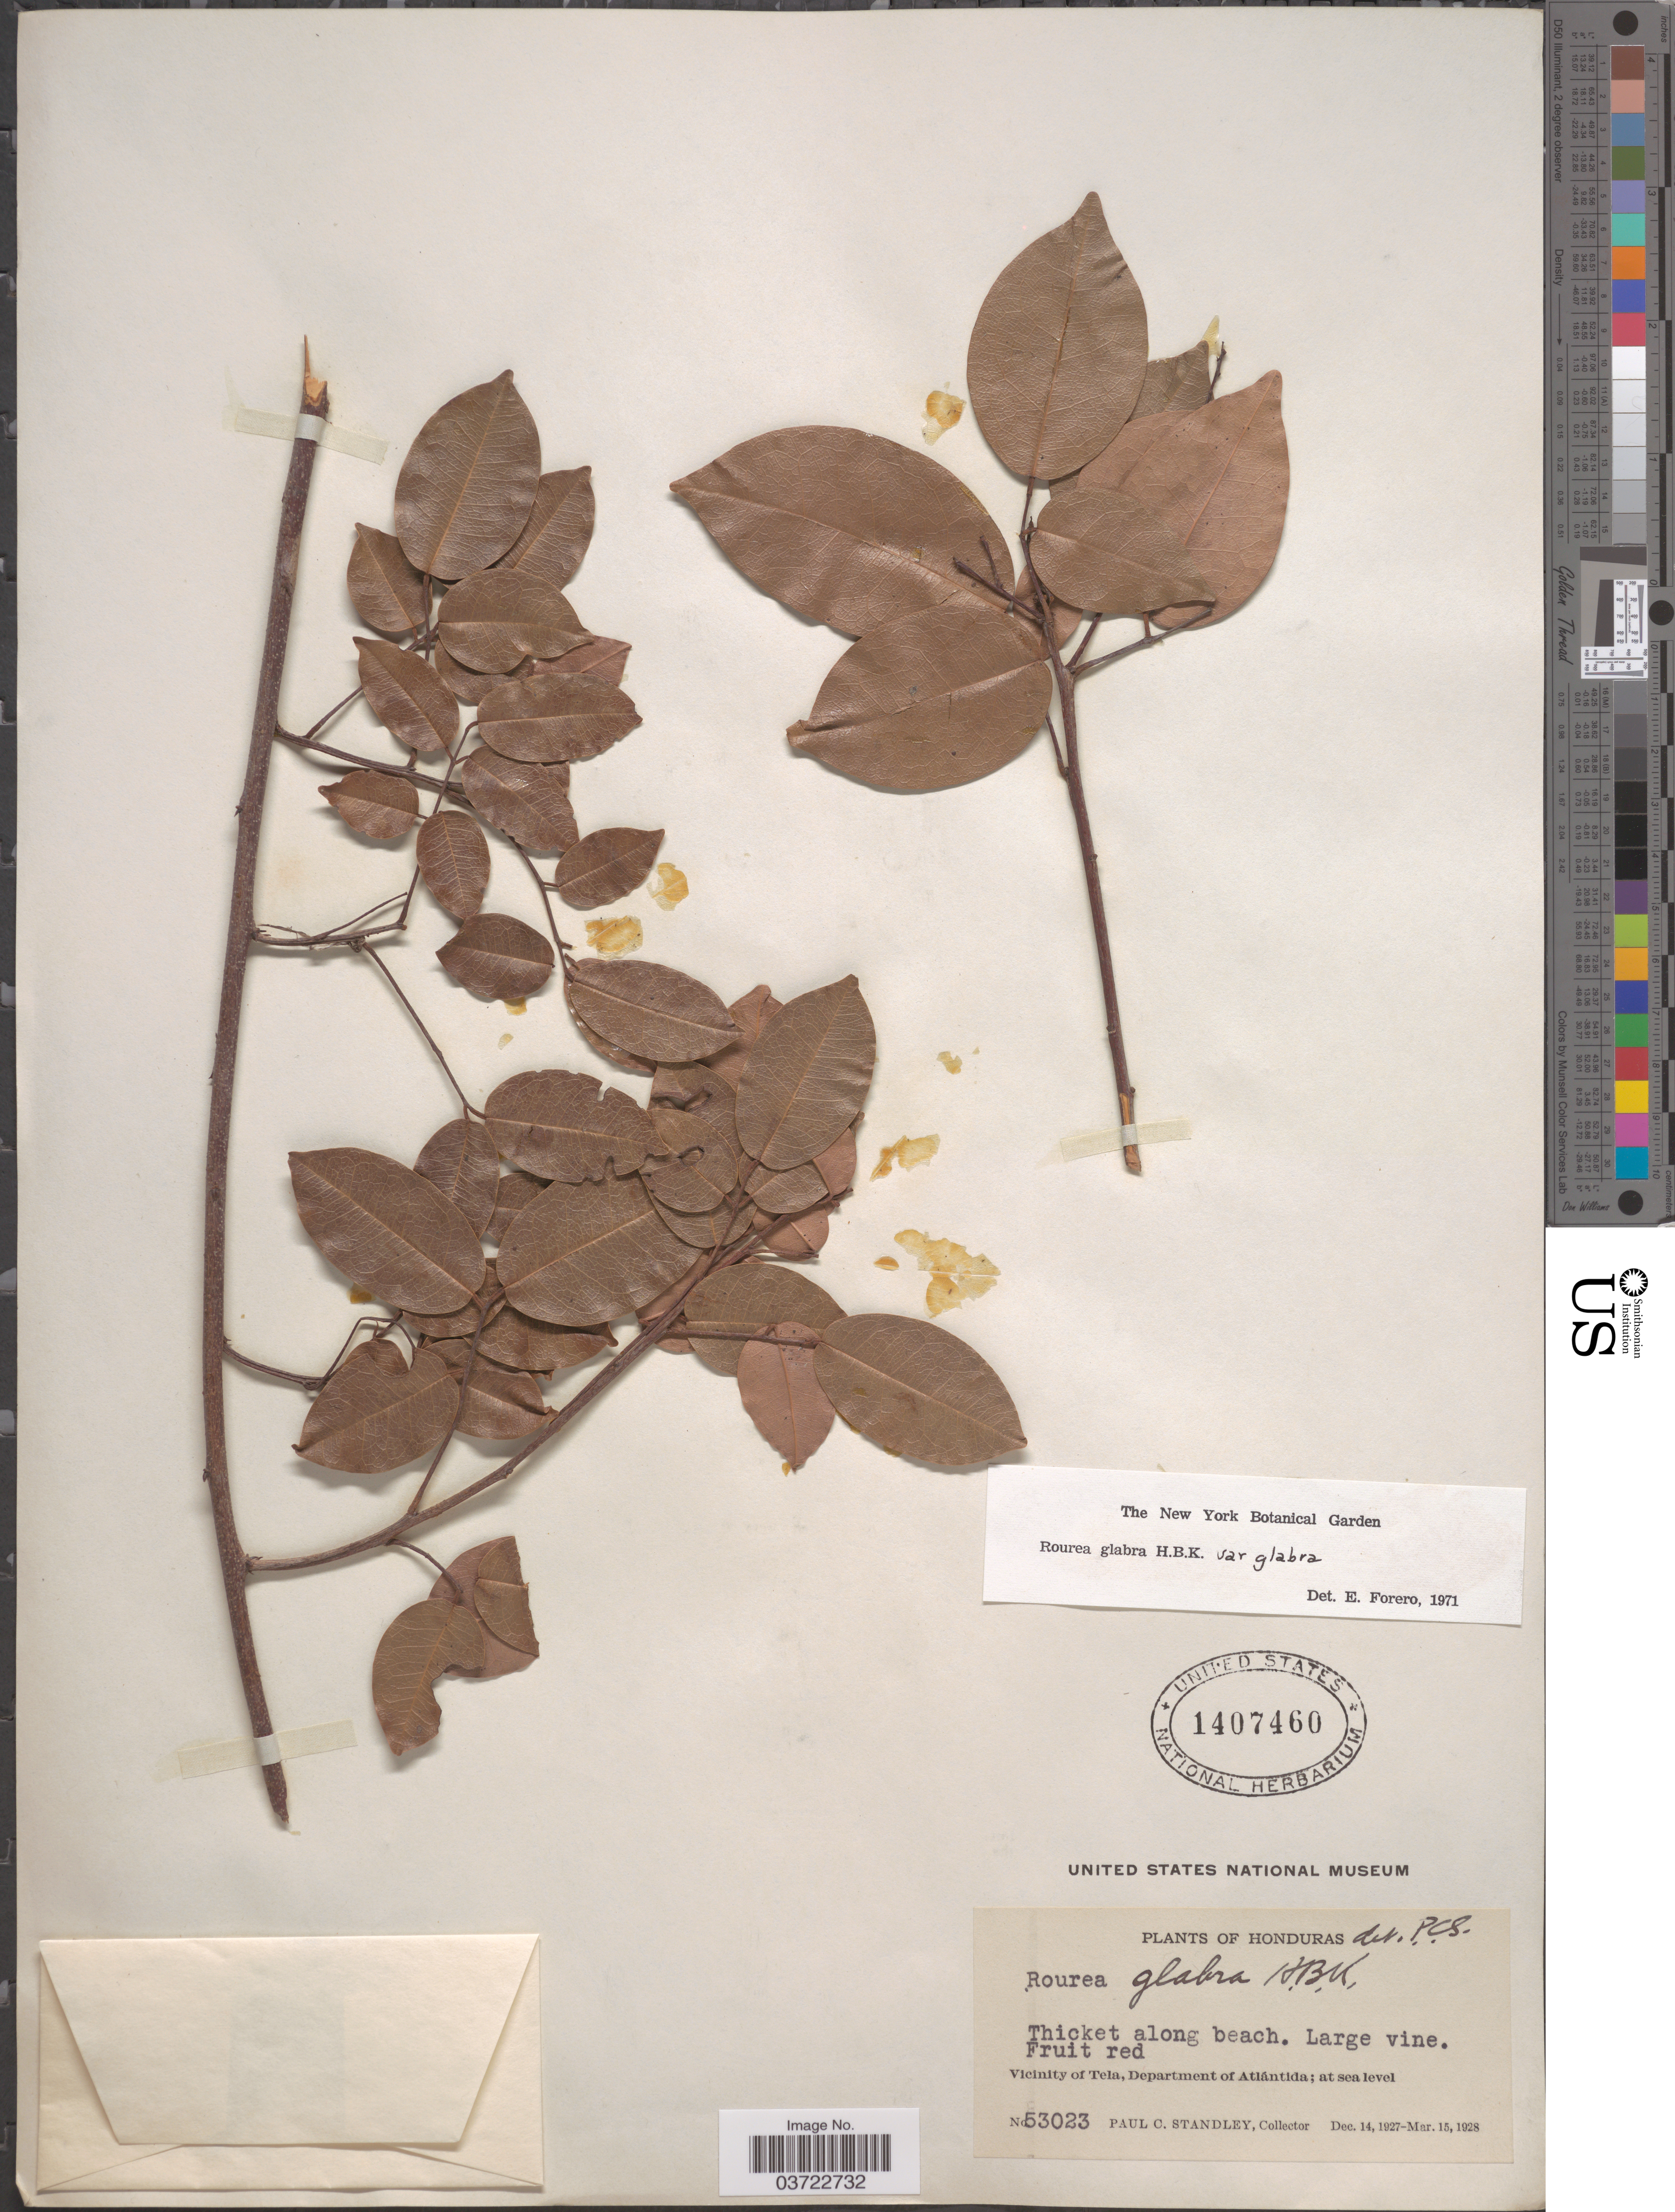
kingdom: Plantae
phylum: Tracheophyta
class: Magnoliopsida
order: Oxalidales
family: Connaraceae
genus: Rourea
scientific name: Rourea glabra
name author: Kunth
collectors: P. C. Standley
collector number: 53023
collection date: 1927-12-14/1928-03-15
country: Honduras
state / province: Atlantida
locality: Thicket along beach. Vicinity of Tela, Department of Atlántida.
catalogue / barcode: US 1407460